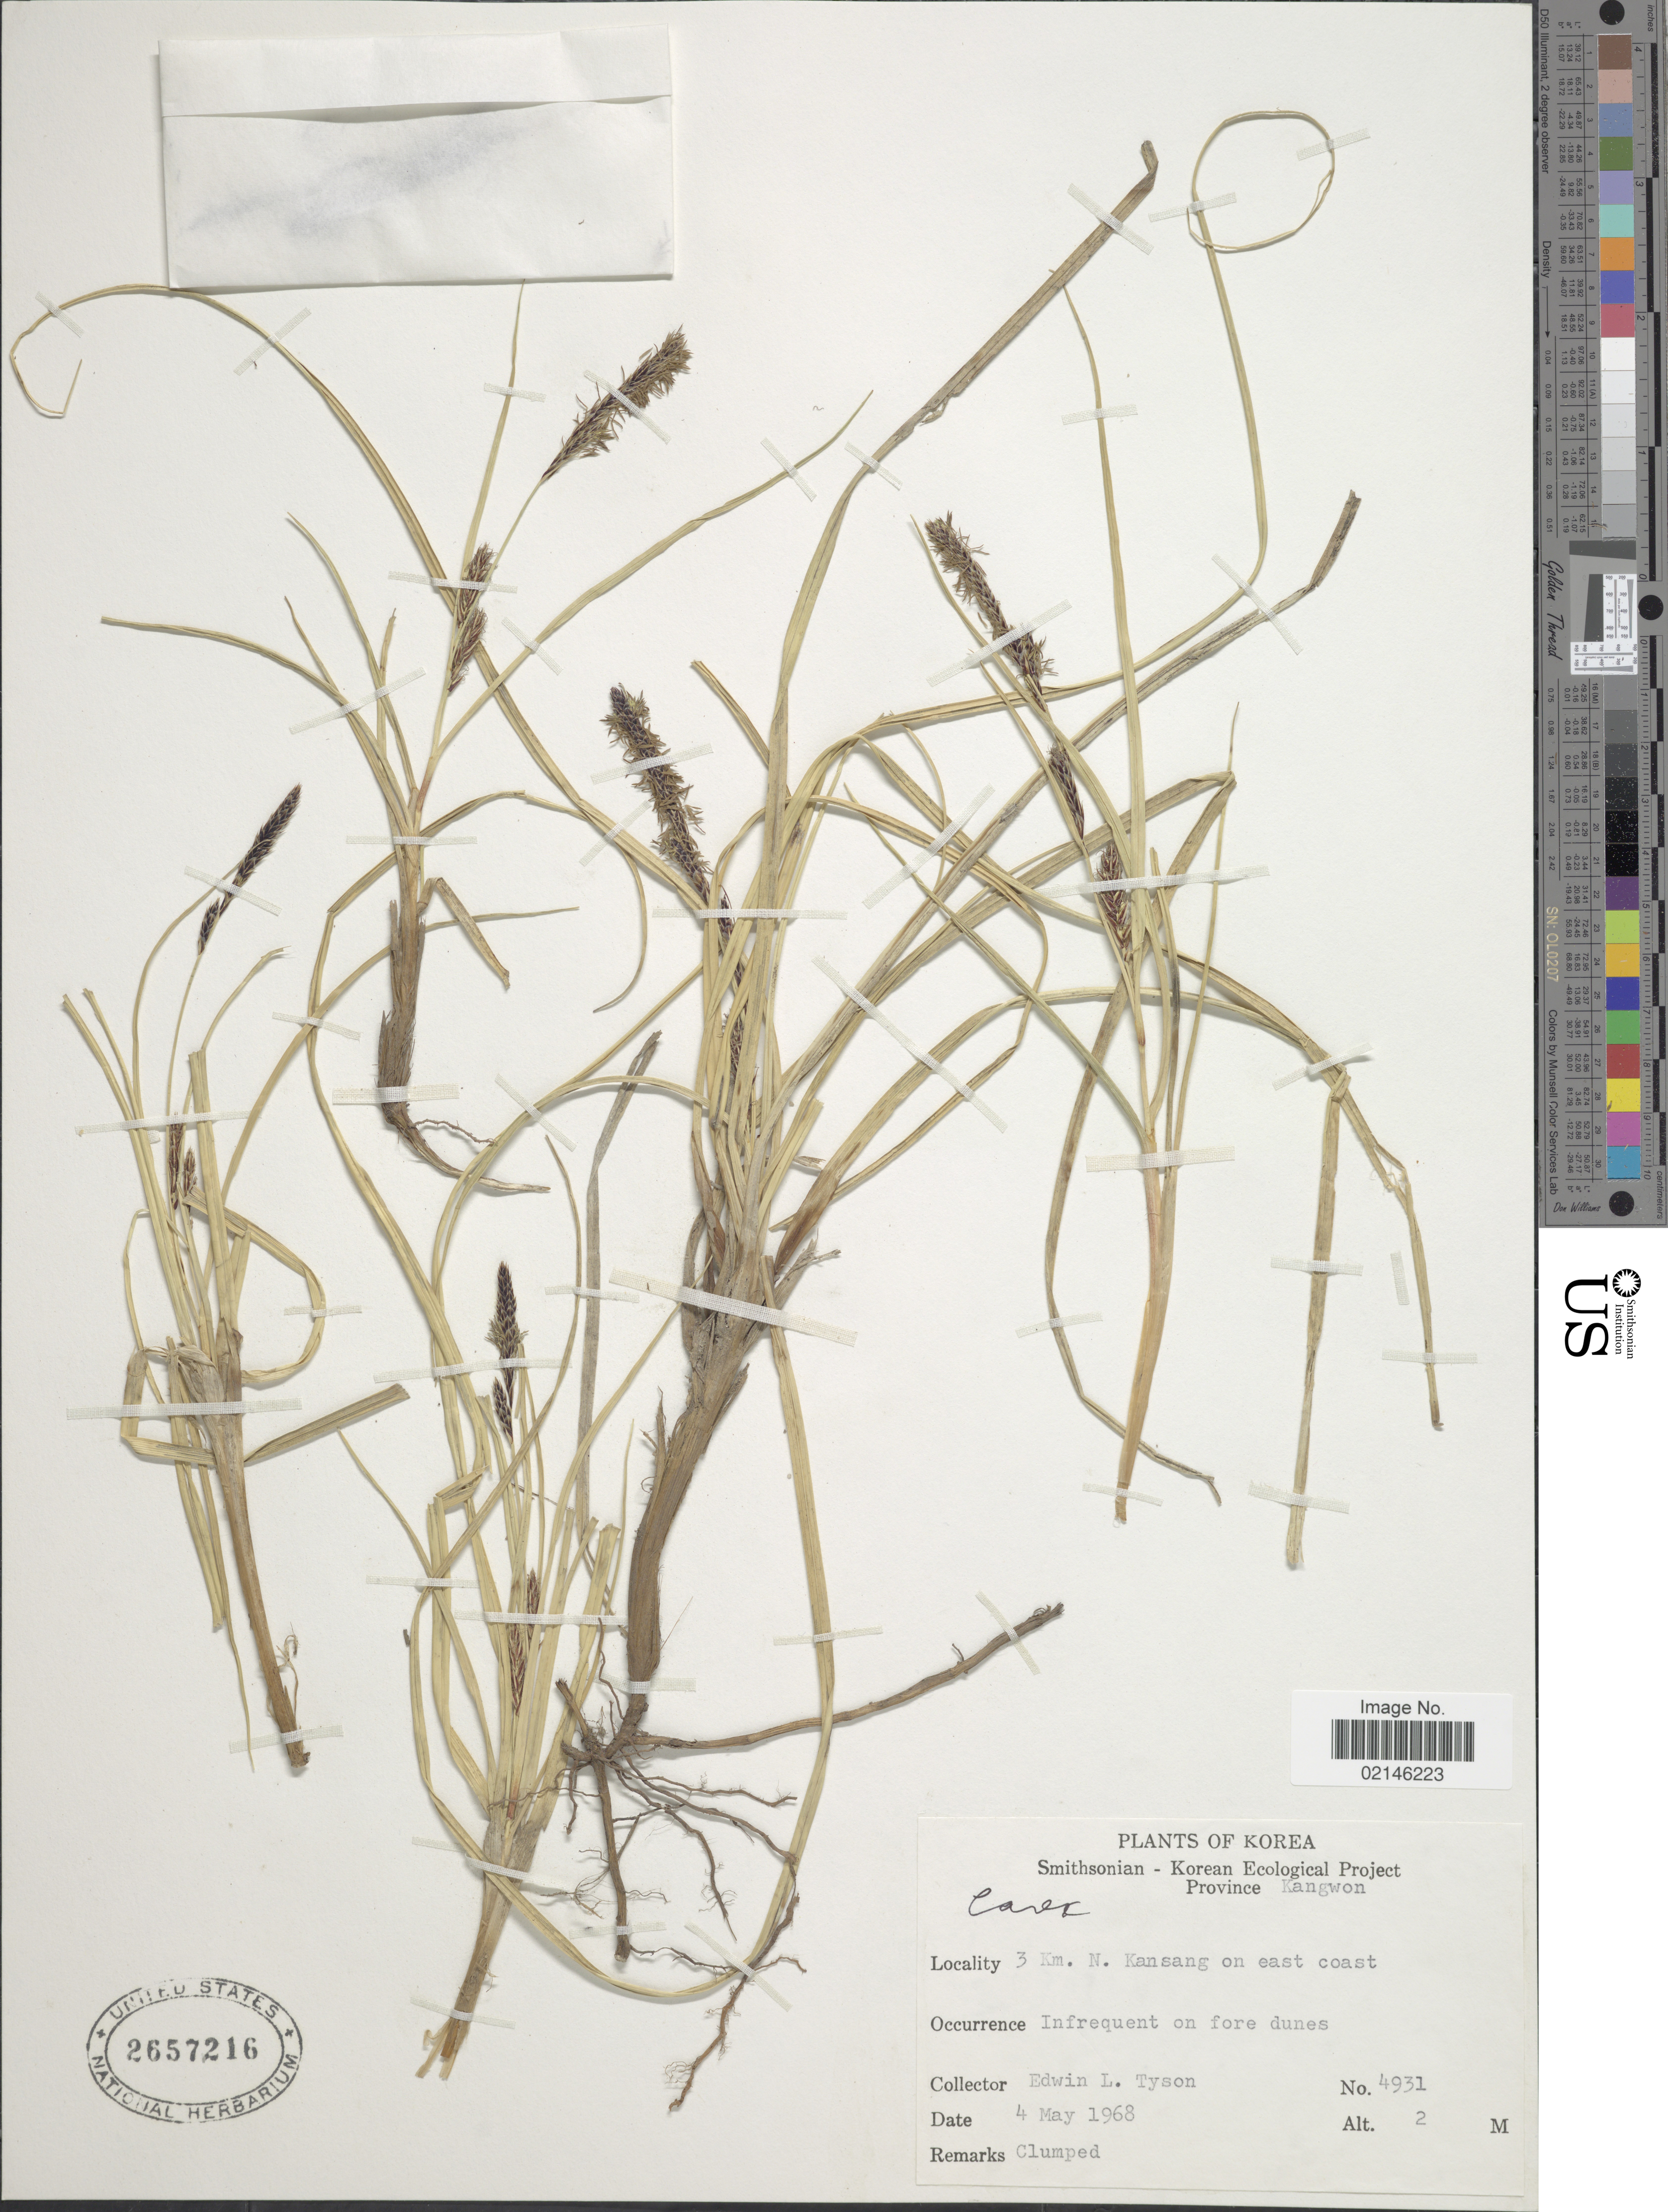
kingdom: Plantae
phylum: Tracheophyta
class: Liliopsida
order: Poales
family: Cyperaceae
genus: Carex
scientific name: Carex sp.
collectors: E. L. Tyson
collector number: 4931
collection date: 1968-05-04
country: North Korea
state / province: Kangwon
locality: Korea. 3 Km. N. Kansang on east coast.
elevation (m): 2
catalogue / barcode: US 2657216